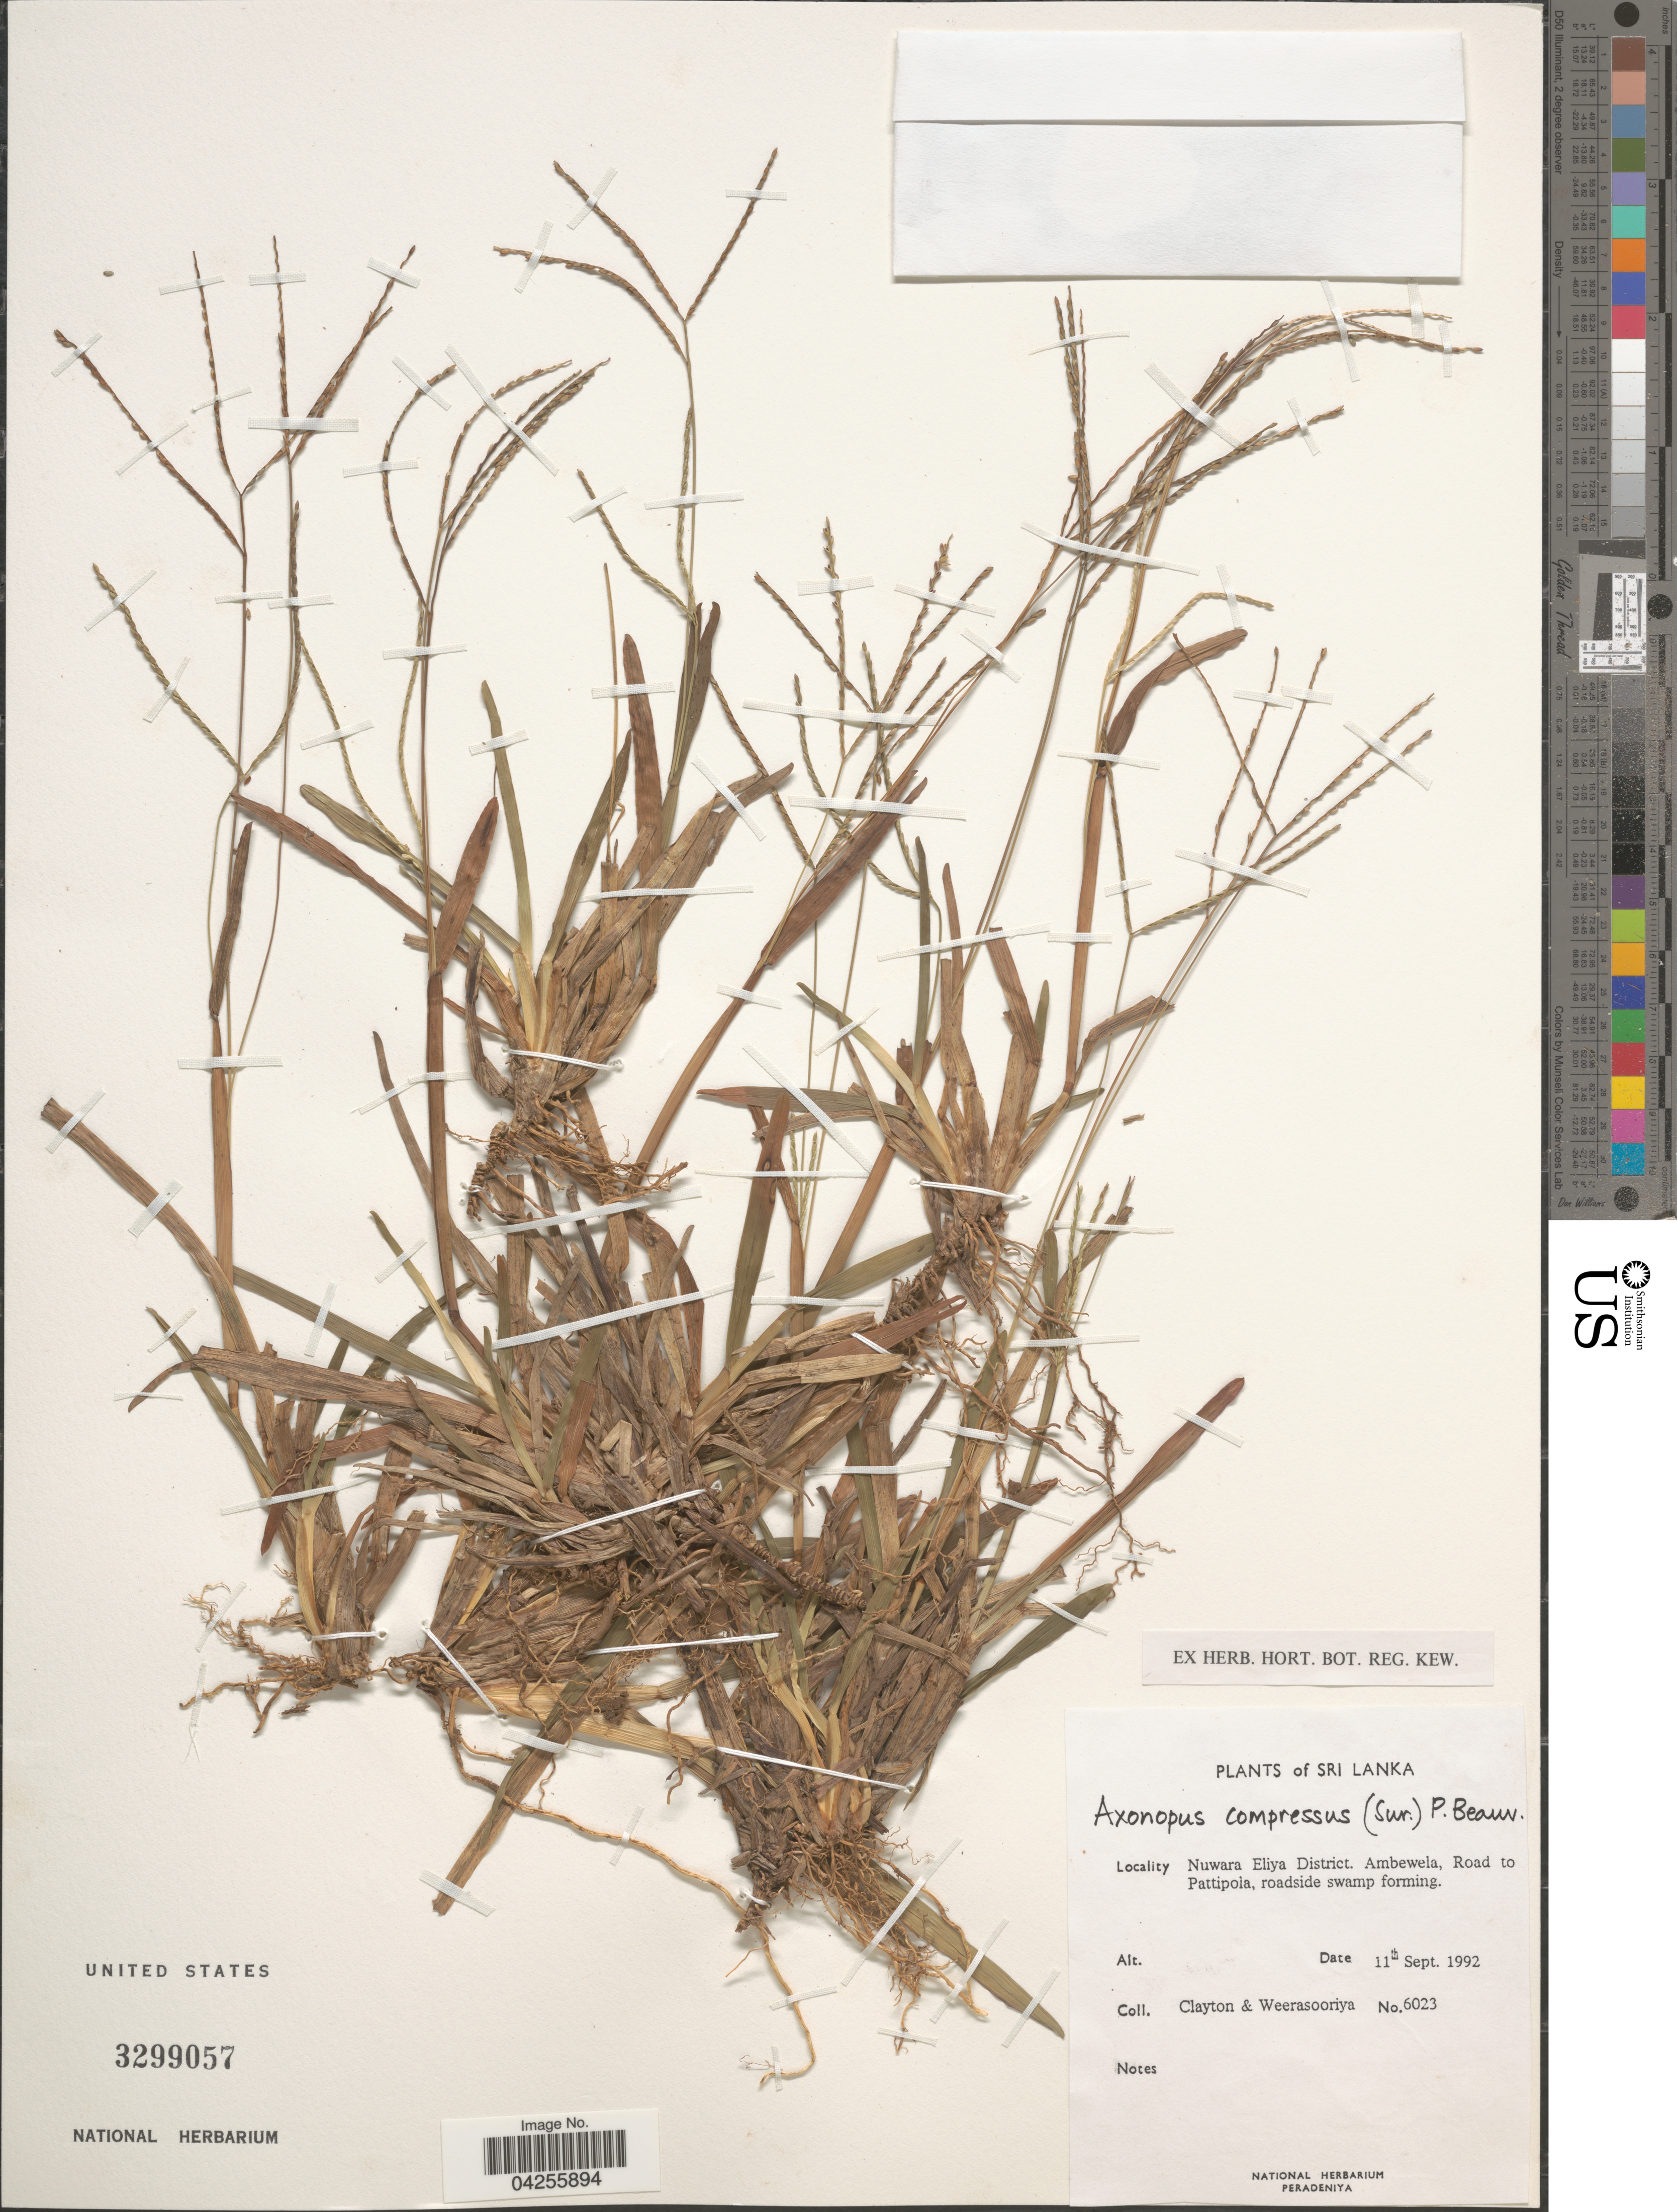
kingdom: Plantae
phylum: Tracheophyta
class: Liliopsida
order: Poales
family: Poaceae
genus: Axonopus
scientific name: Axonopus compressus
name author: (Sw.) P. Beauv.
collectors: Clayton & Weerasooriya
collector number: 6023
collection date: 1992-09-11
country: Sri Lanka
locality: Nuwara Eliya District. Ambewela, Road to Pattipola, roadside swamp forming.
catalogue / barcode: US 3299057